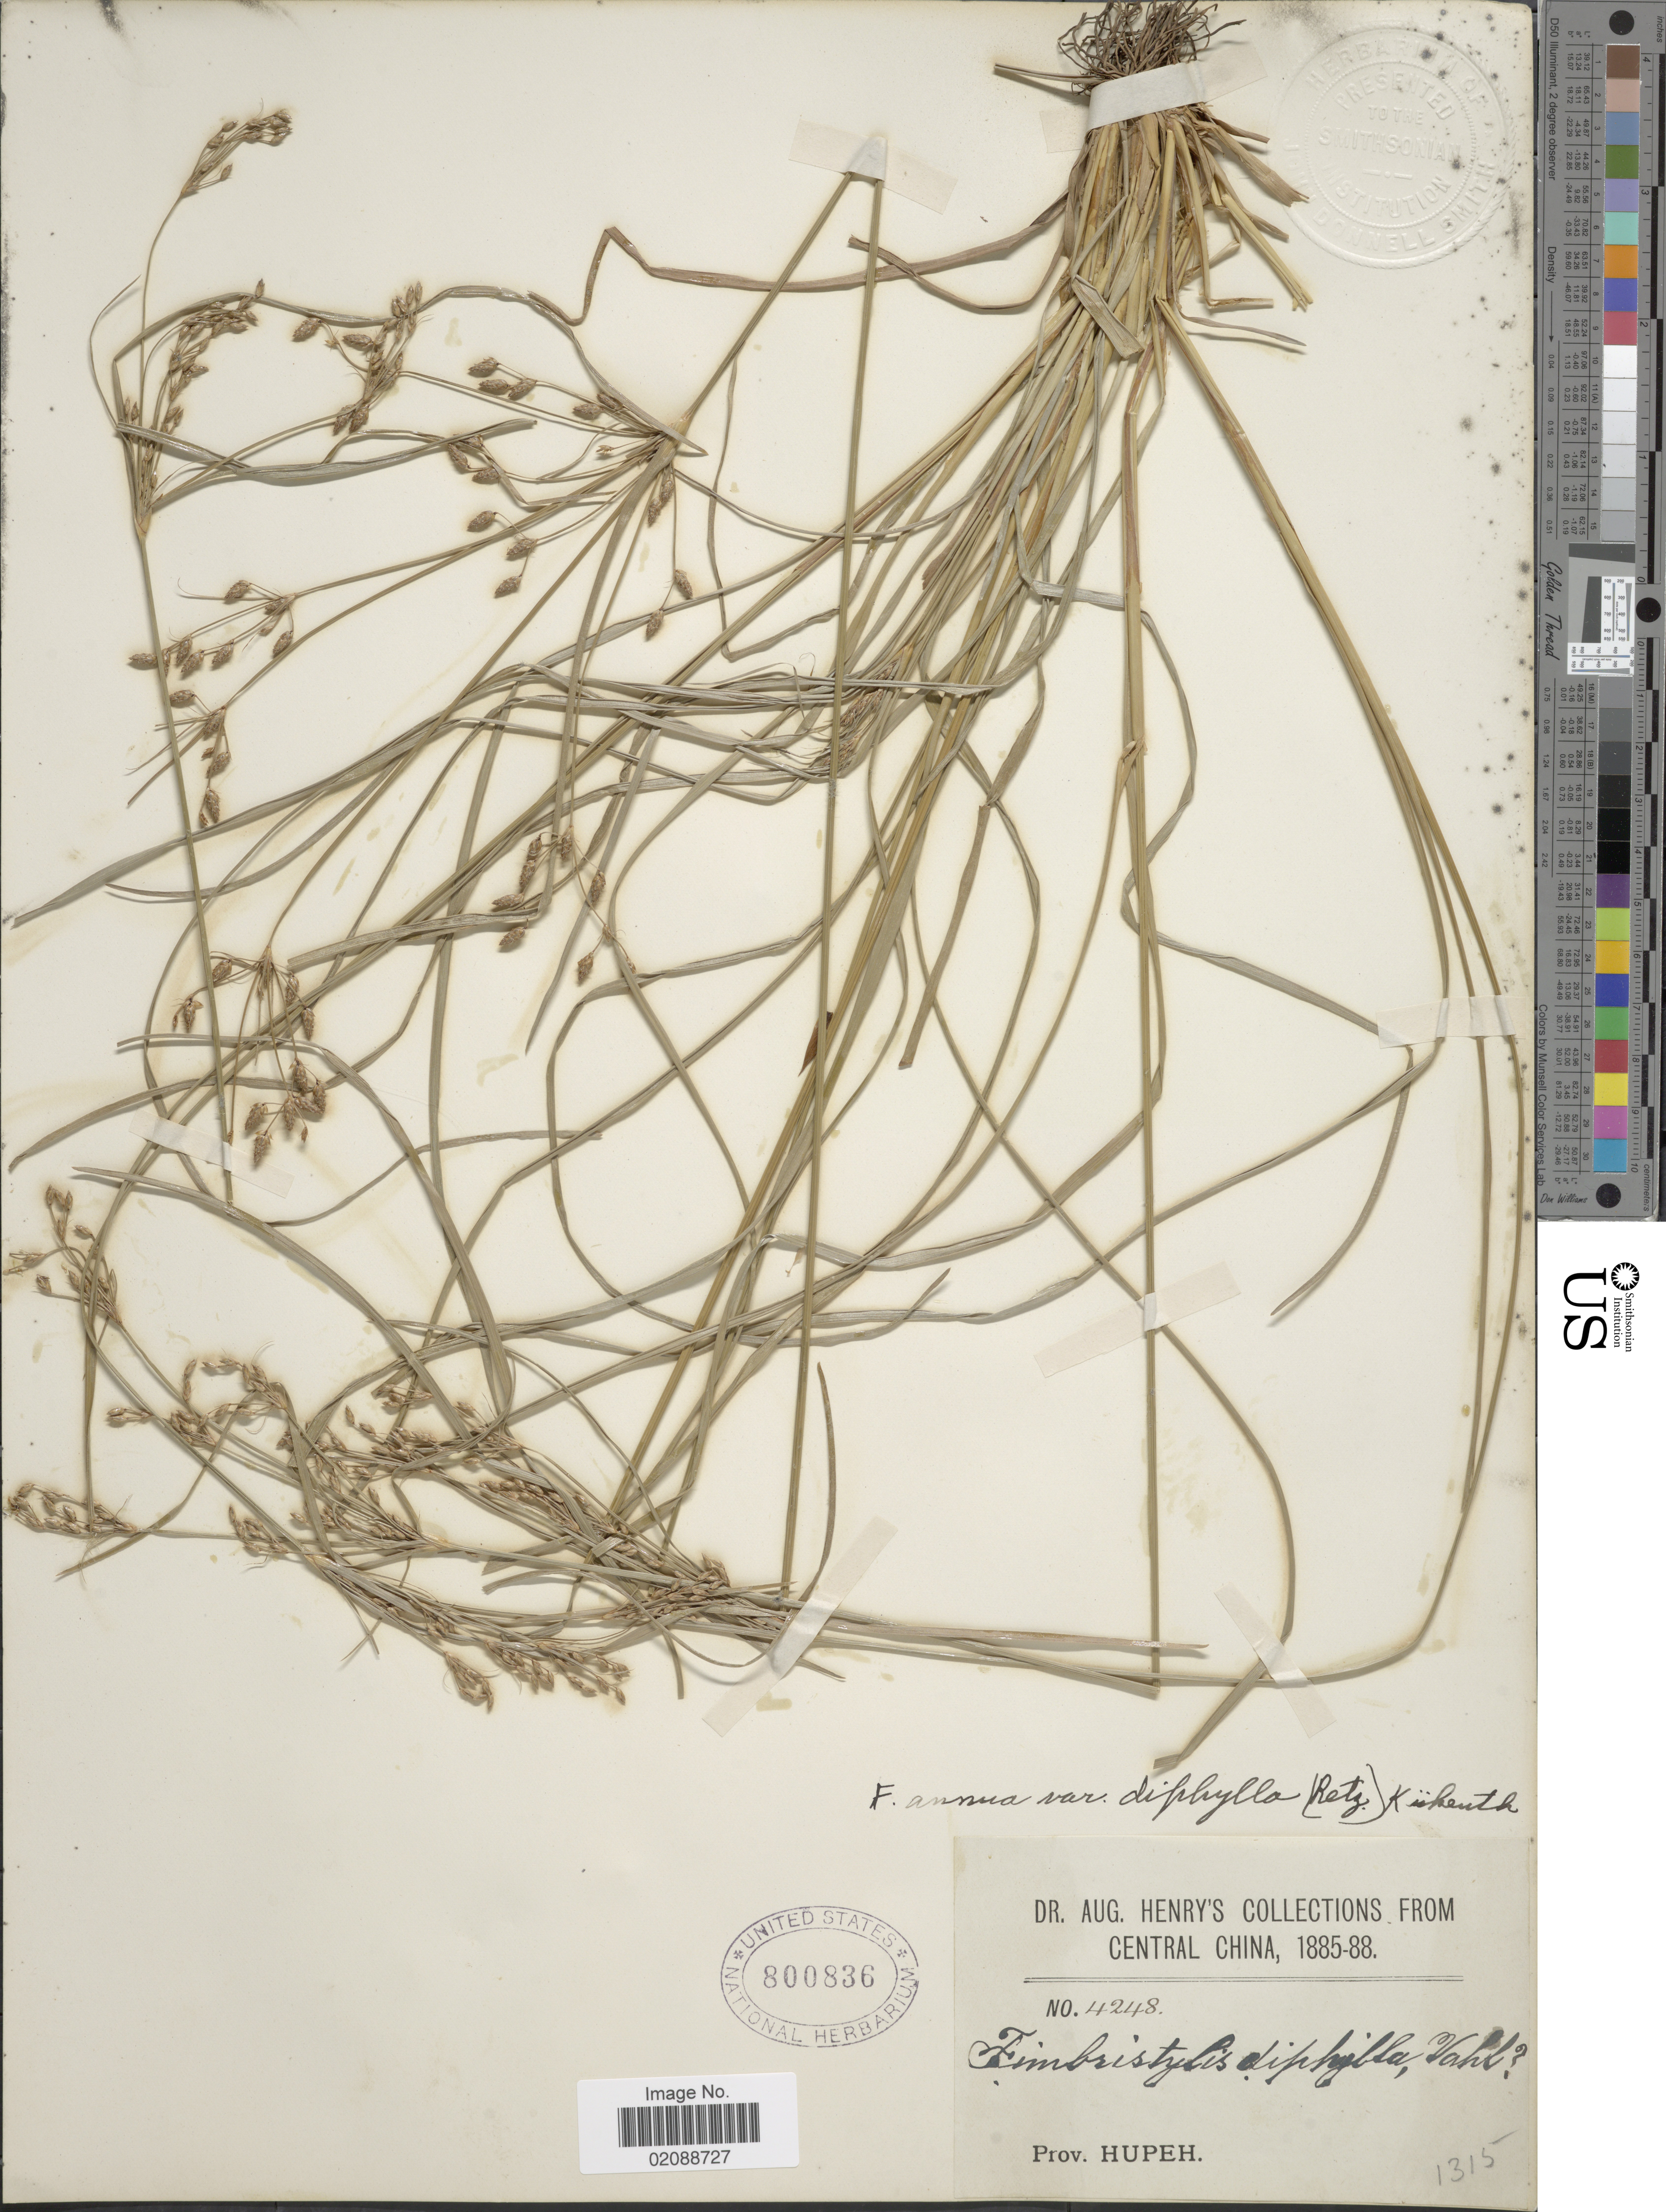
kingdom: Plantae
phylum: Tracheophyta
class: Liliopsida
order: Poales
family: Cyperaceae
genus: Fimbristylis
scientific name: Fimbristylis annua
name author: (All.) Roem. & Schult.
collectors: A. Henry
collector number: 4248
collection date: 1885/1888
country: China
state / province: Hubei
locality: Central China, Prov. Hupeh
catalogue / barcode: US 800836